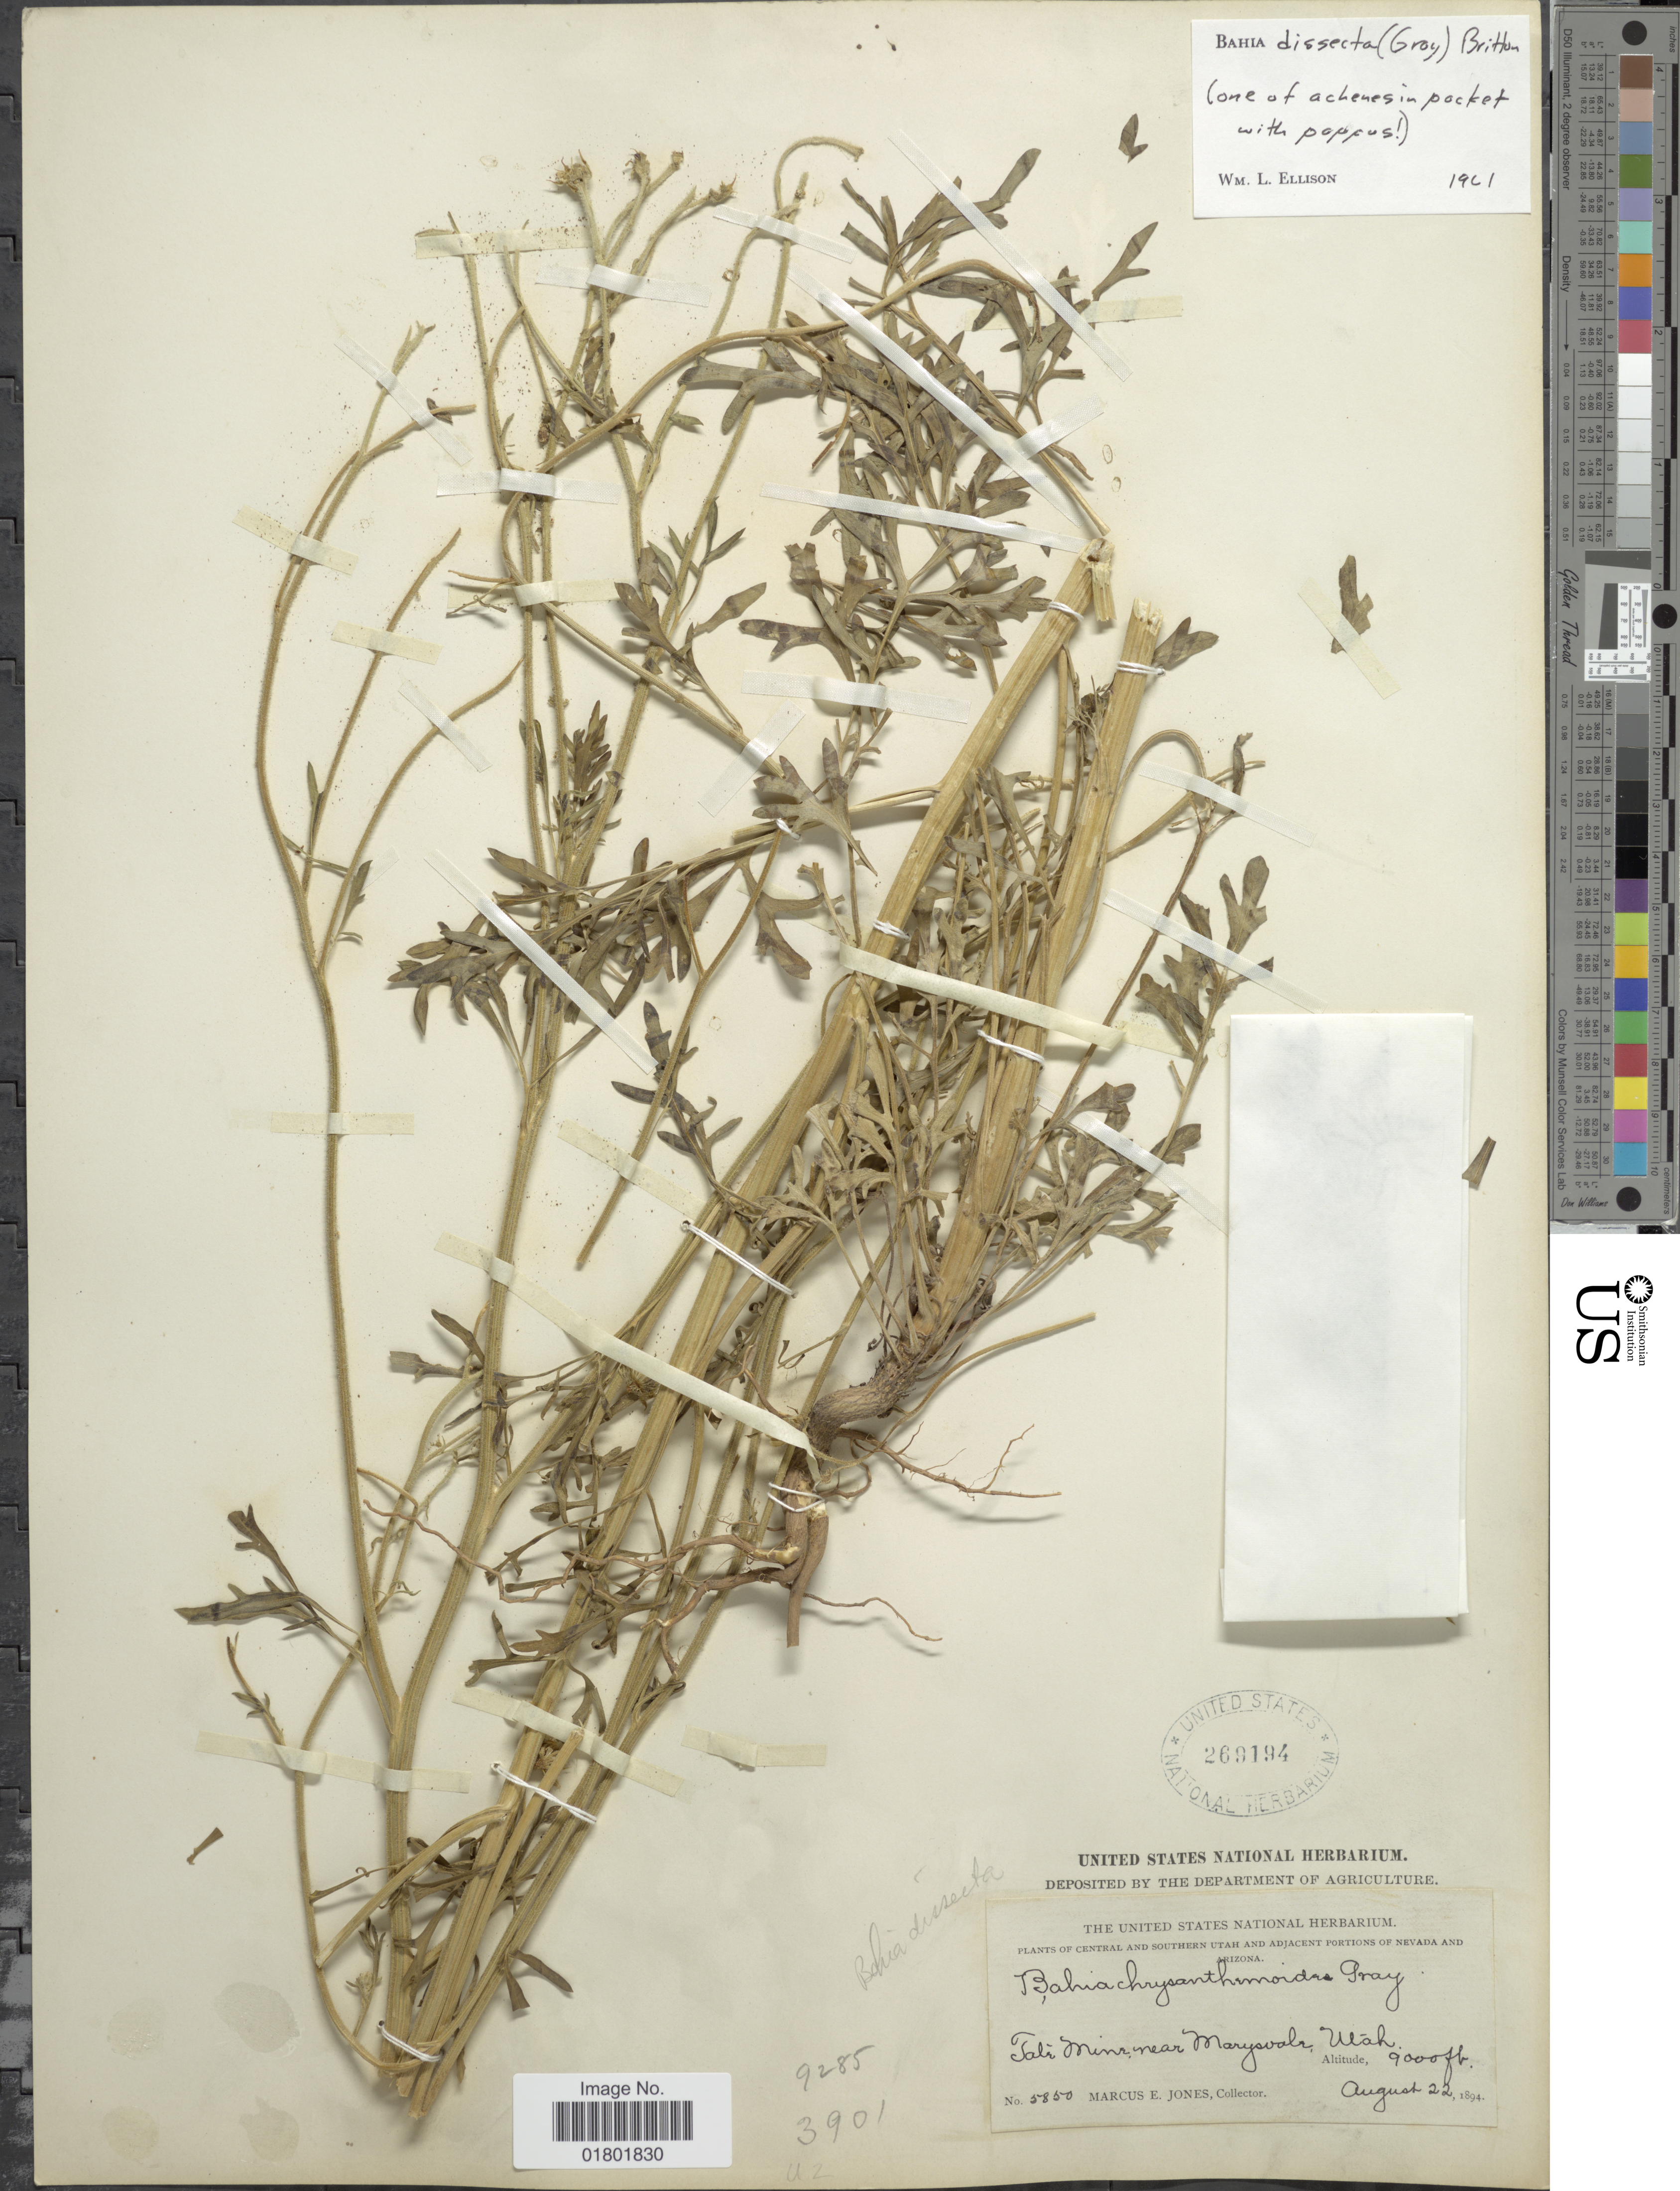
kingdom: Plantae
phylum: Tracheophyta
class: Magnoliopsida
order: Asterales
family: Asteraceae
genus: Bahia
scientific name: Bahia dissecta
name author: (A. Gray) Britton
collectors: M. E. Jones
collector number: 5850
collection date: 1894-08-22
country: United States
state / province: Utah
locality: Tale Mine, near Marysvale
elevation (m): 2743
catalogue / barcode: US 269194